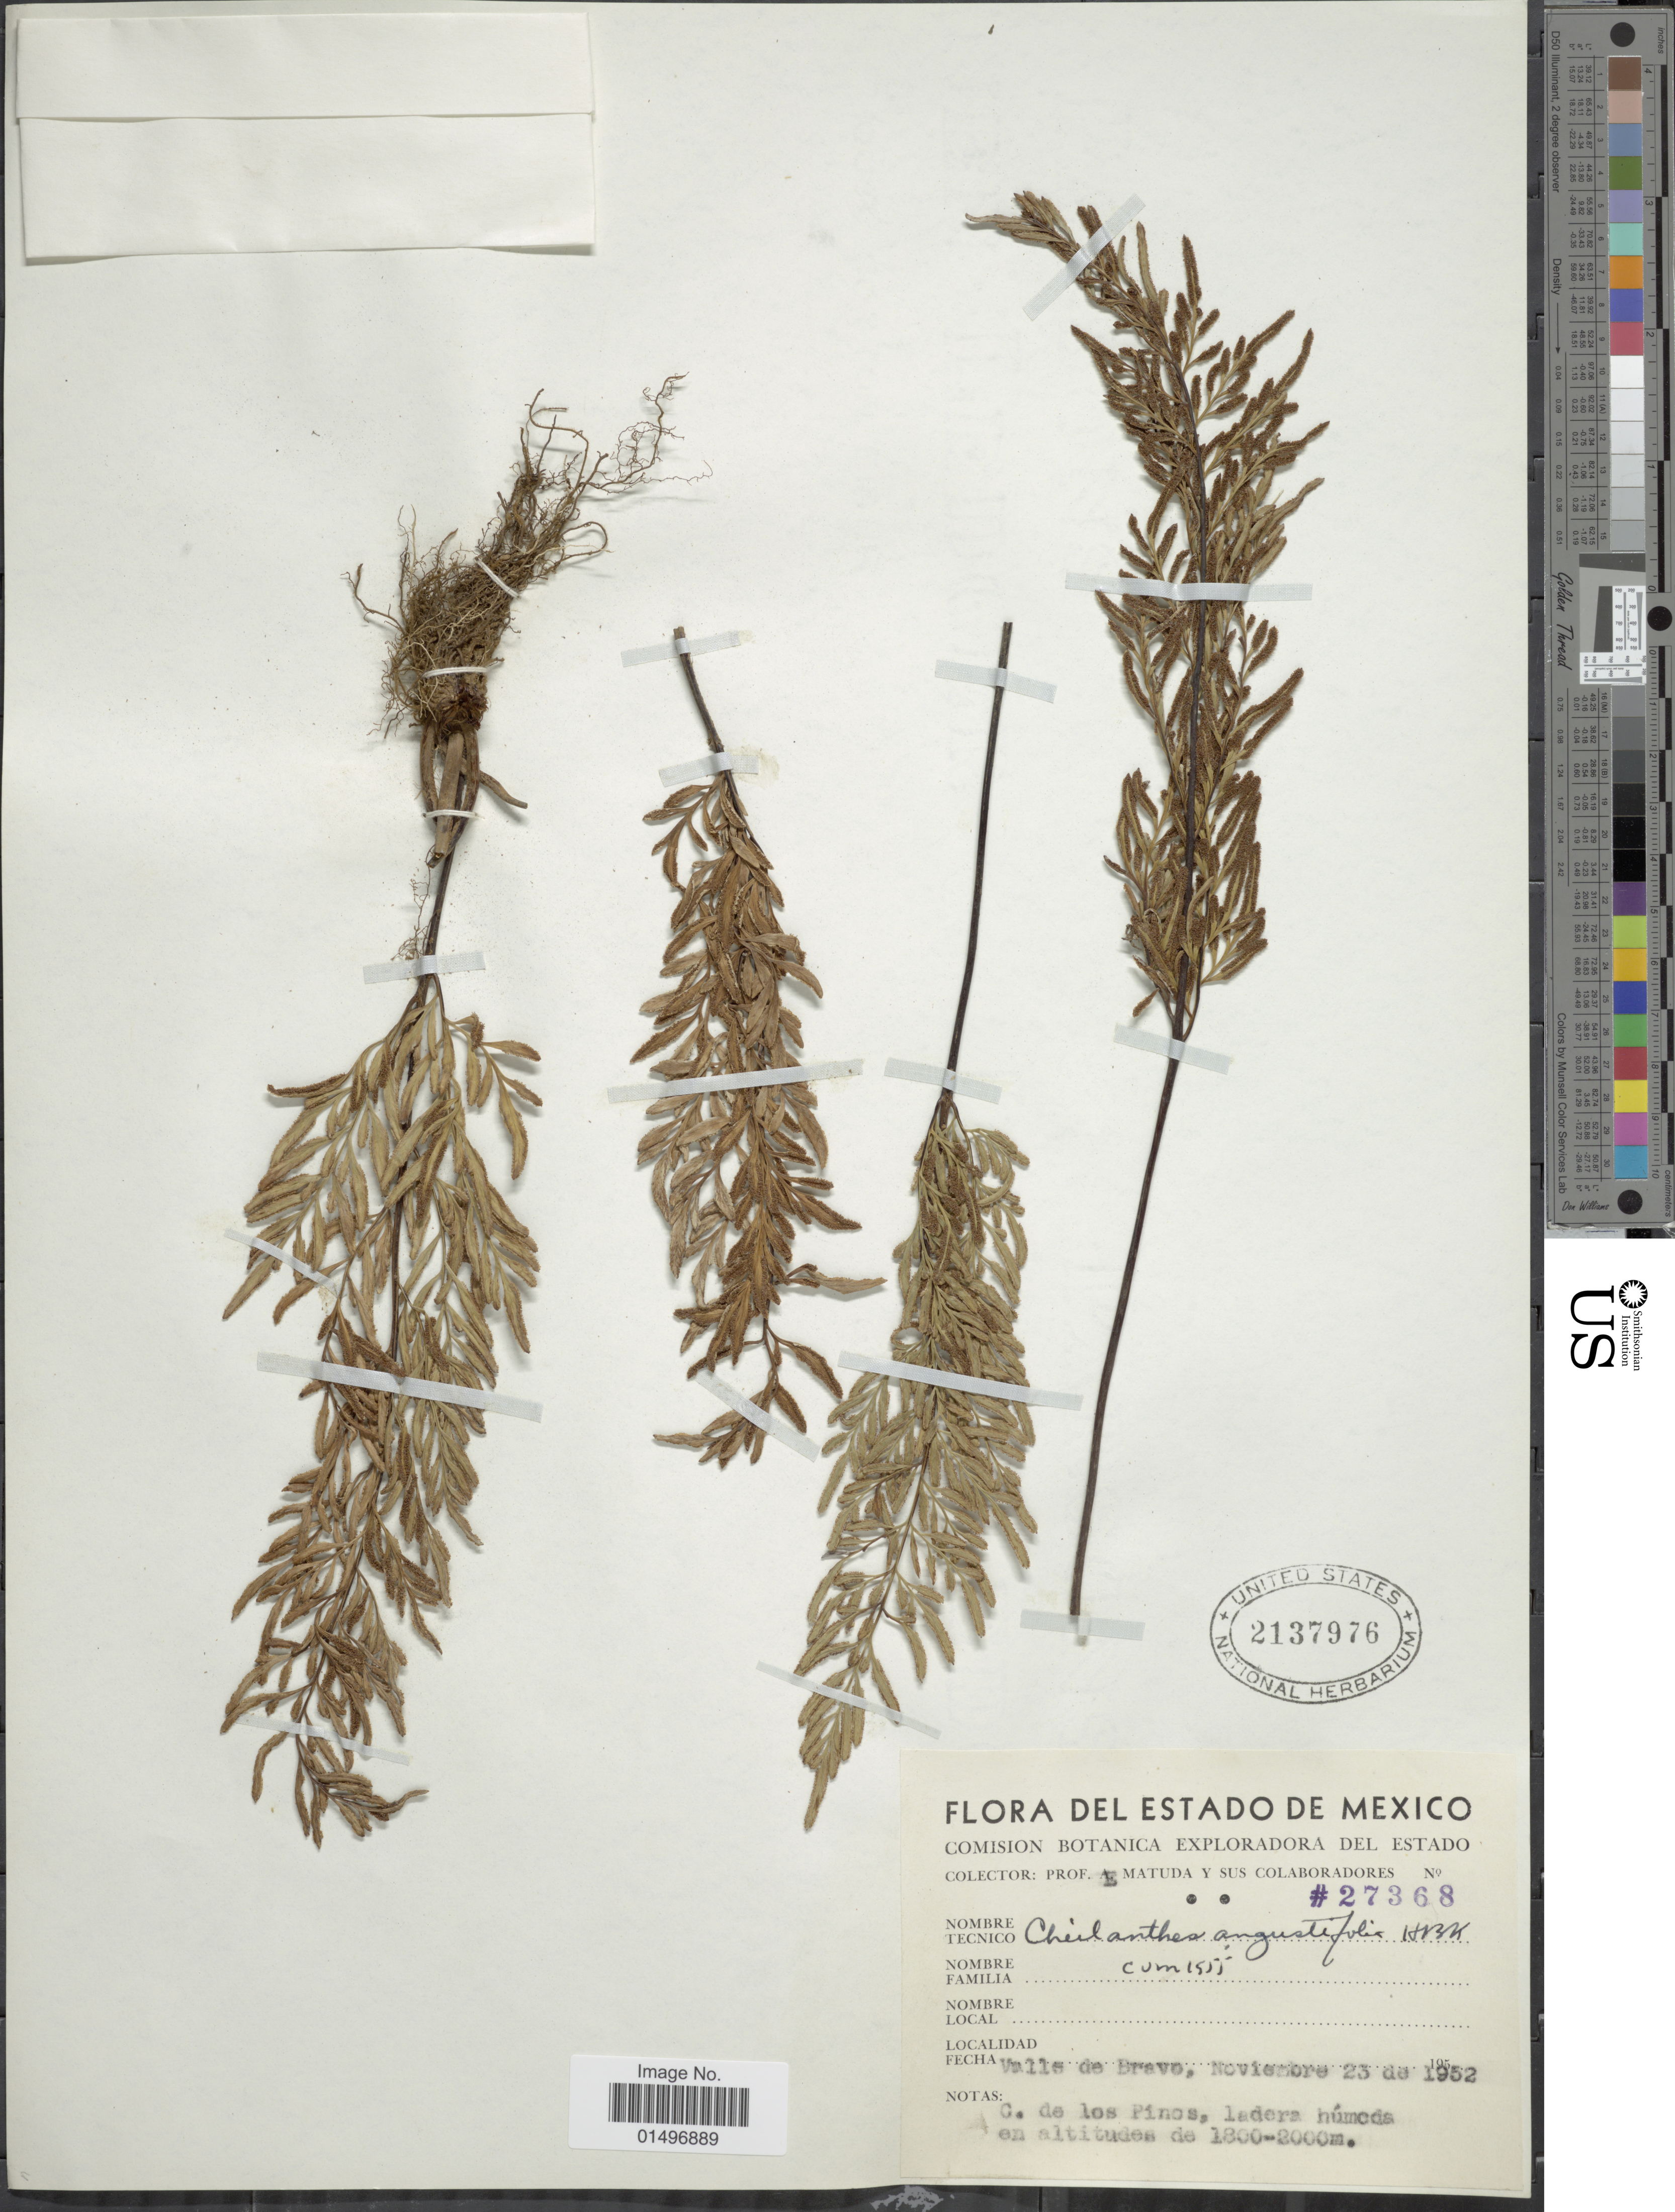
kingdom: Plantae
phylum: Tracheophyta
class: Polypodiopsida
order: Polypodiales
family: Pteridaceae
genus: Gaga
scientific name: Gaga angustifolia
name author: (Kunth) Fay W. Li & Windham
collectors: E. Matuda & et al.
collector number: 27368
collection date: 1952-11-23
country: Mexico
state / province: México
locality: Del Estado de Mexico. Valle de Bravo. C. los Pinos.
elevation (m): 1800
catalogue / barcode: US 2137976